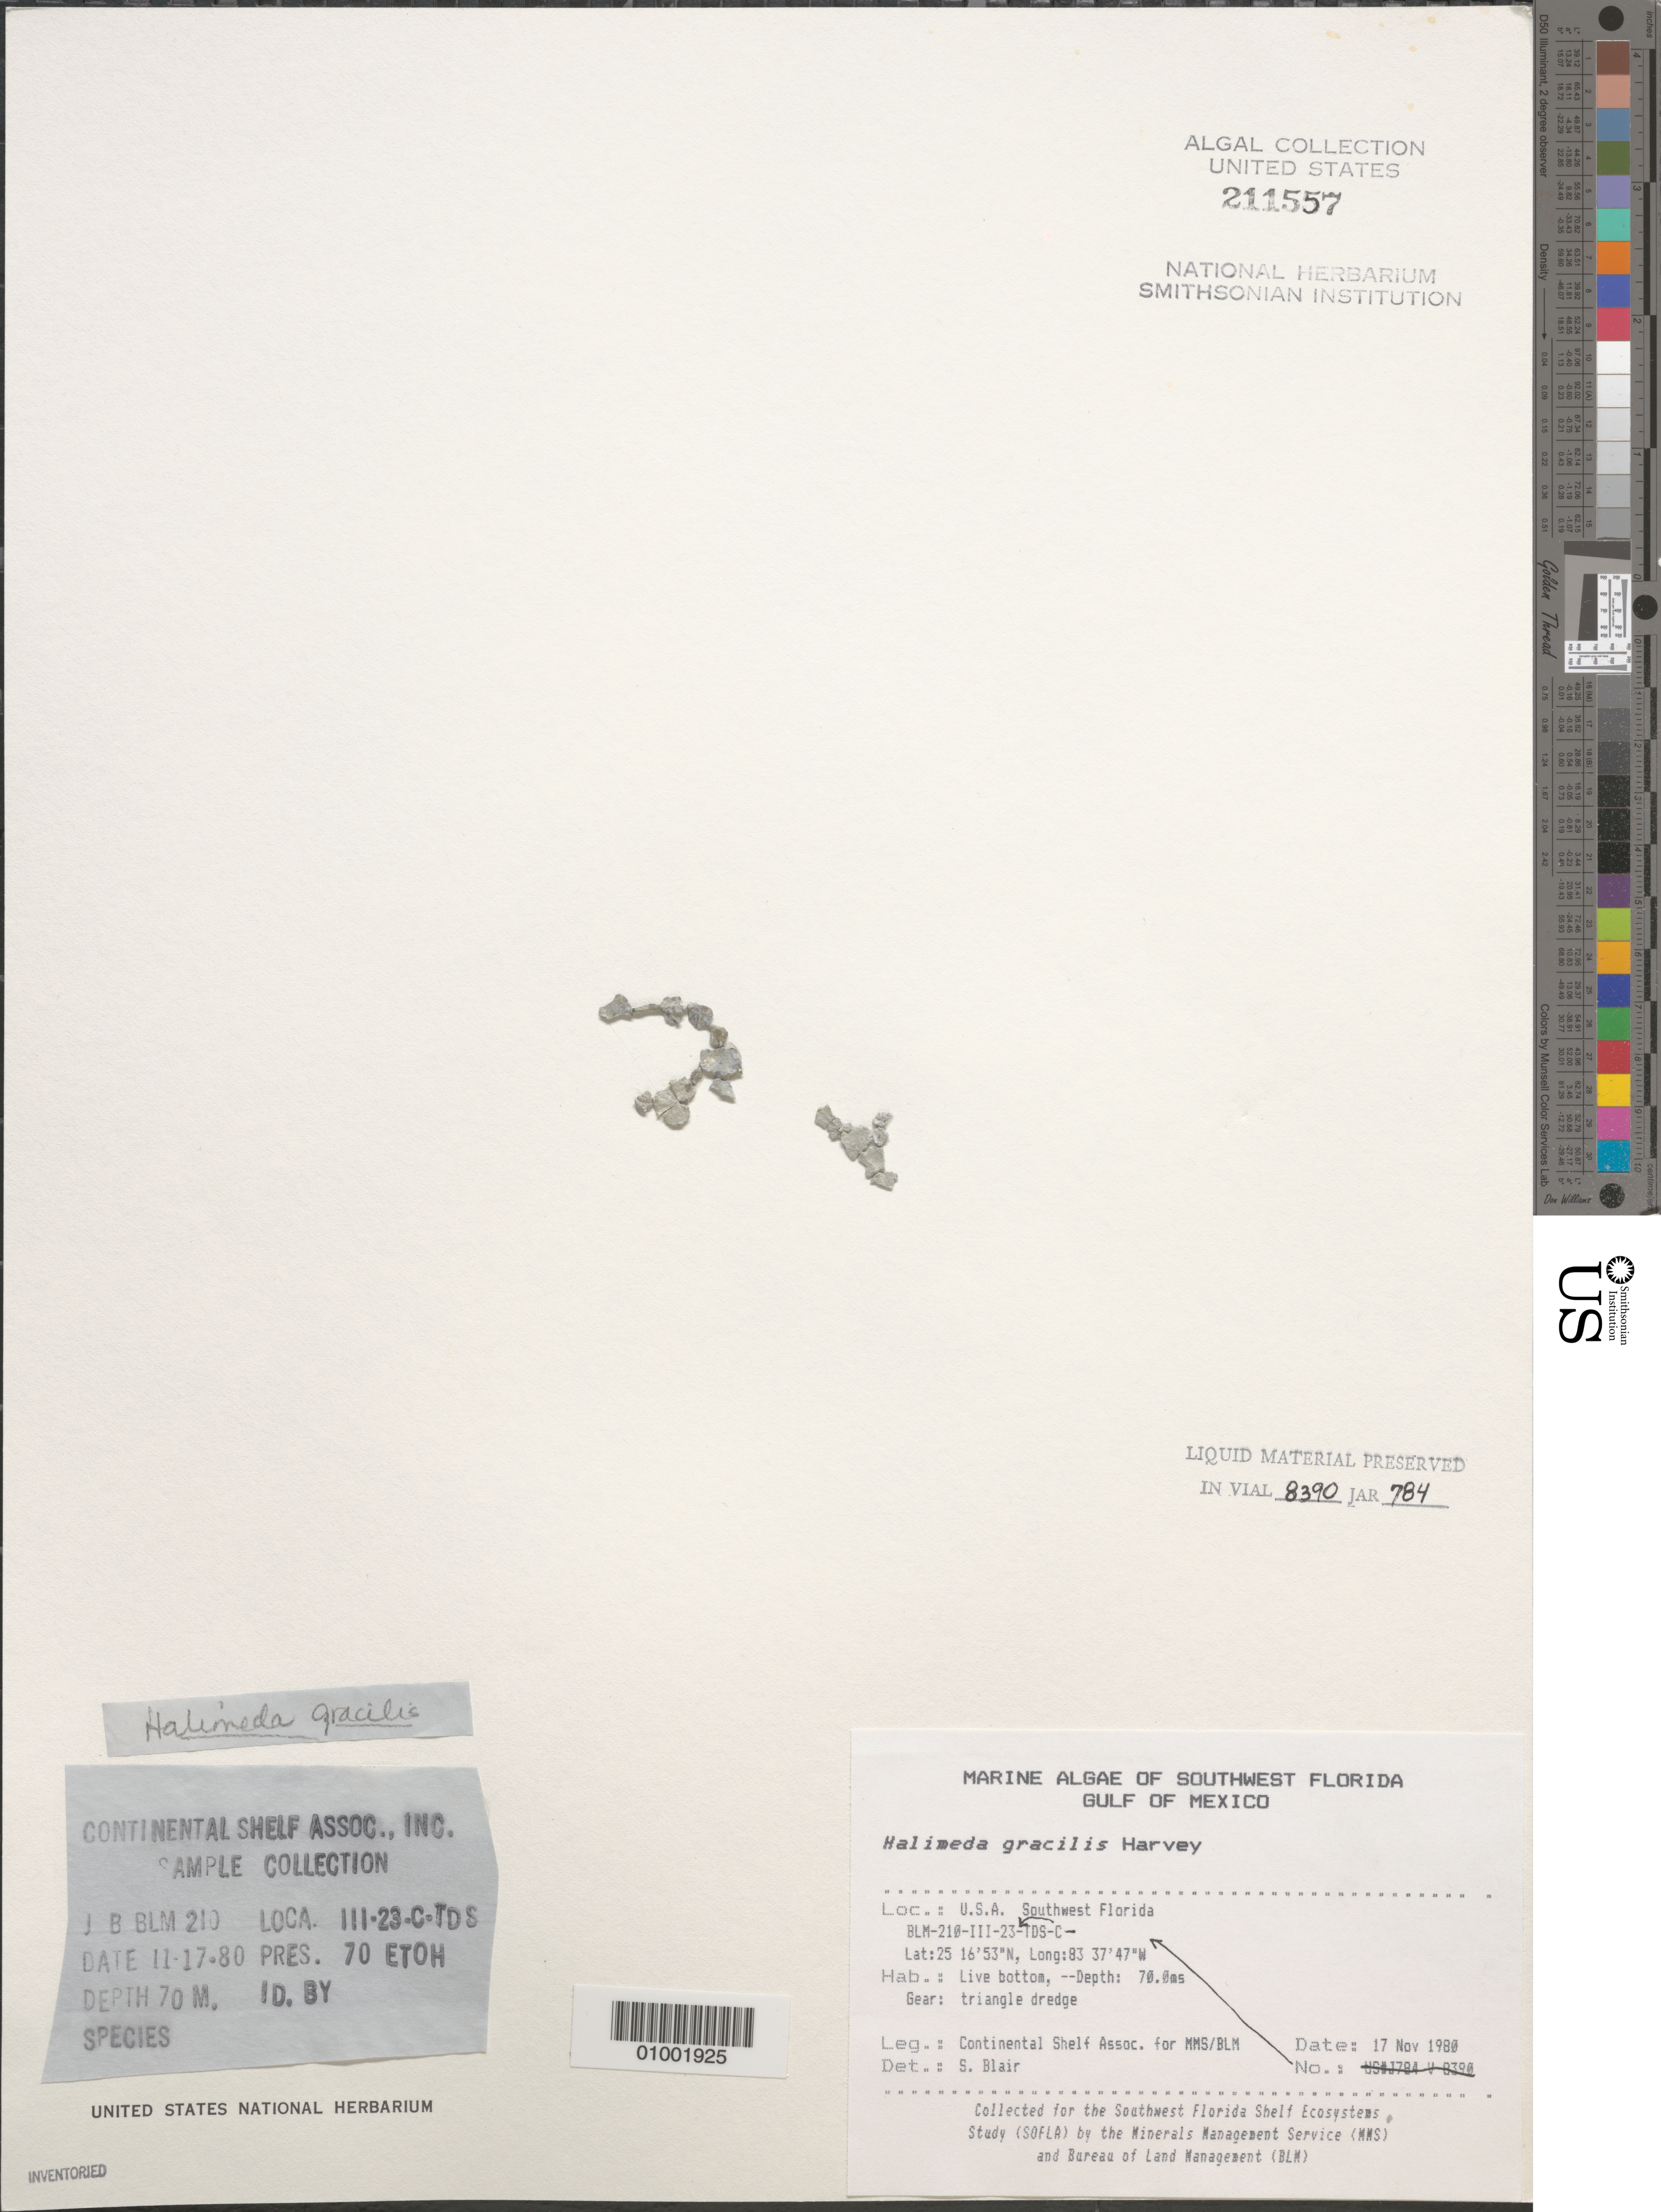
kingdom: Plantae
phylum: Chlorophyta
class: Ulvophyceae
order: Bryopsidales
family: Halimedaceae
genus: Halimeda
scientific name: Halimeda gracilis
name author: Harv. ex J. Agardh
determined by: Blair, S. M.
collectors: Continental Shelf Associates for the MMS/BLM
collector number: BLM-210-III-23-C-TDS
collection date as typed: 17 Nov 1980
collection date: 1980-11-17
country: United States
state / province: Florida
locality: Gulf of Mexico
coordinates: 25 16'53"N, 83 37'47"W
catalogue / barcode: US 211557